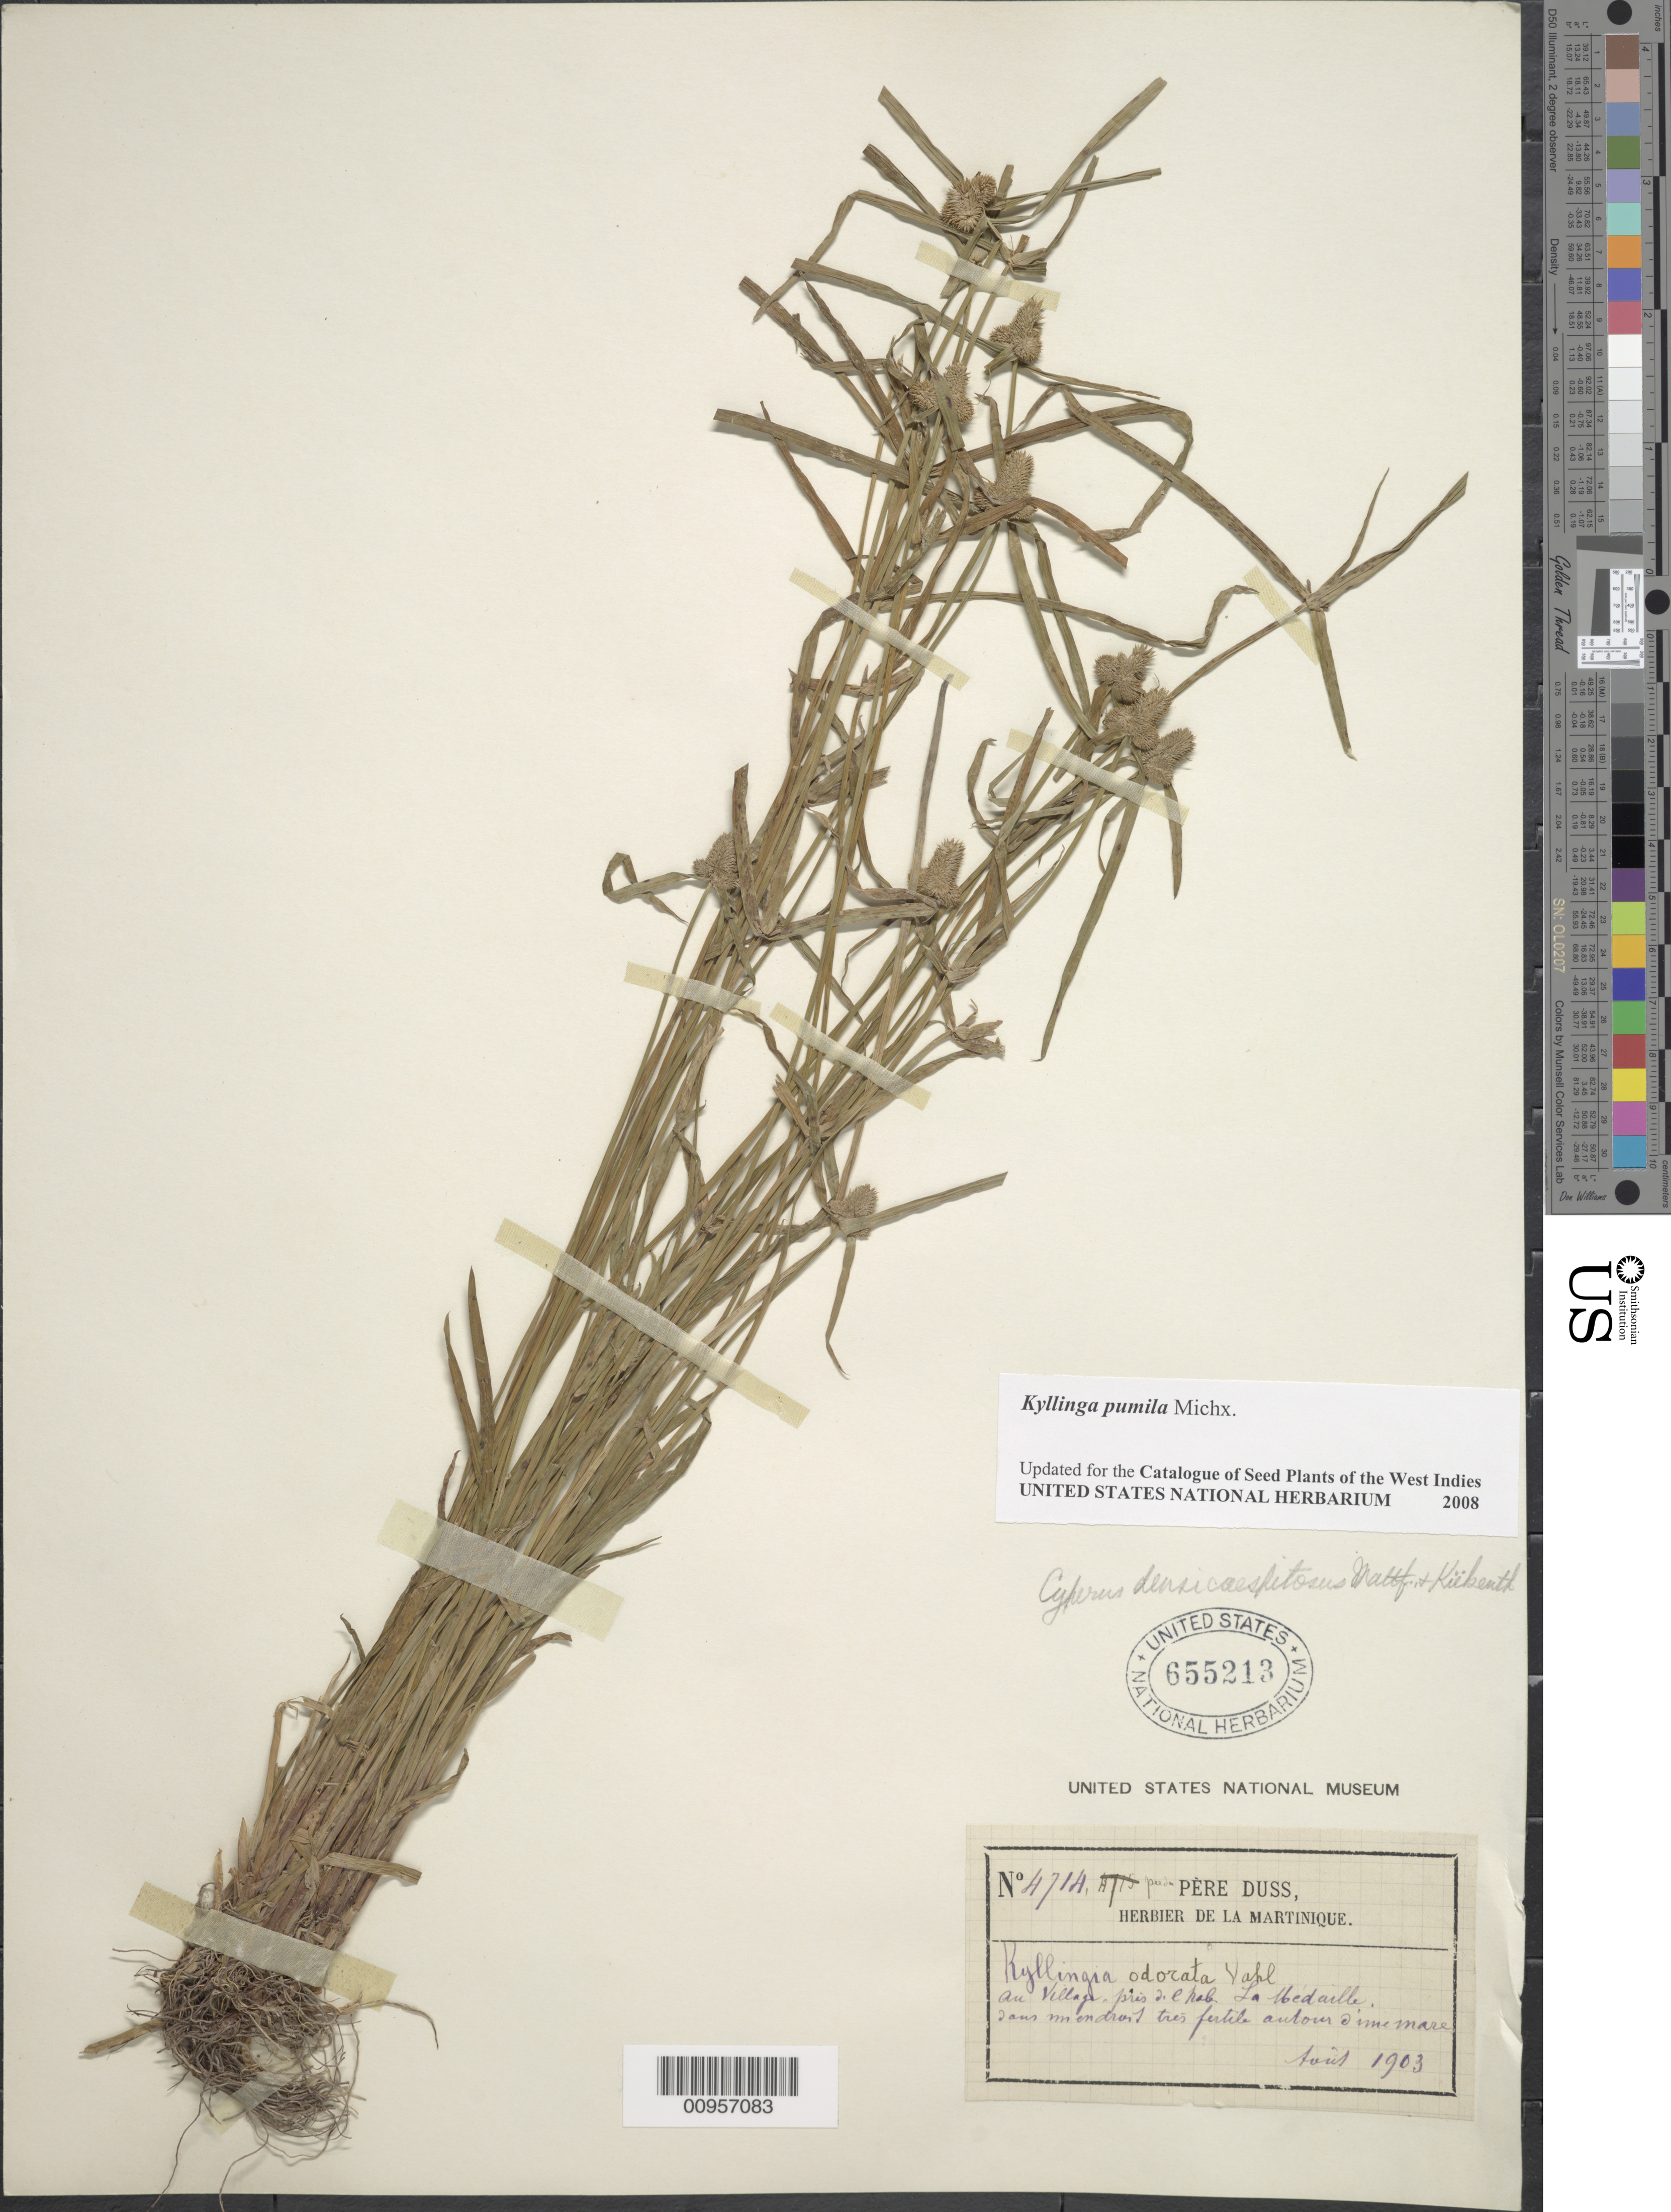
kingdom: Plantae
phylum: Tracheophyta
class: Liliopsida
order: Poales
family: Cyperaceae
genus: Cyperus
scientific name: Cyperus hortensis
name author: (Salzm. ex Steud.) Dorr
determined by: Strong, Mark T., (BOT), Smithsonian Institution - National Museum of Natural History (UNITED STATES)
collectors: Père Duss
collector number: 4714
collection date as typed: Aug 1903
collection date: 1903-08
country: Martinique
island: Martinique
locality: Ou Village, prés de l'hab La Medaille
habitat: "dans endroit trés fertile autour dime mare"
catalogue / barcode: US 655213